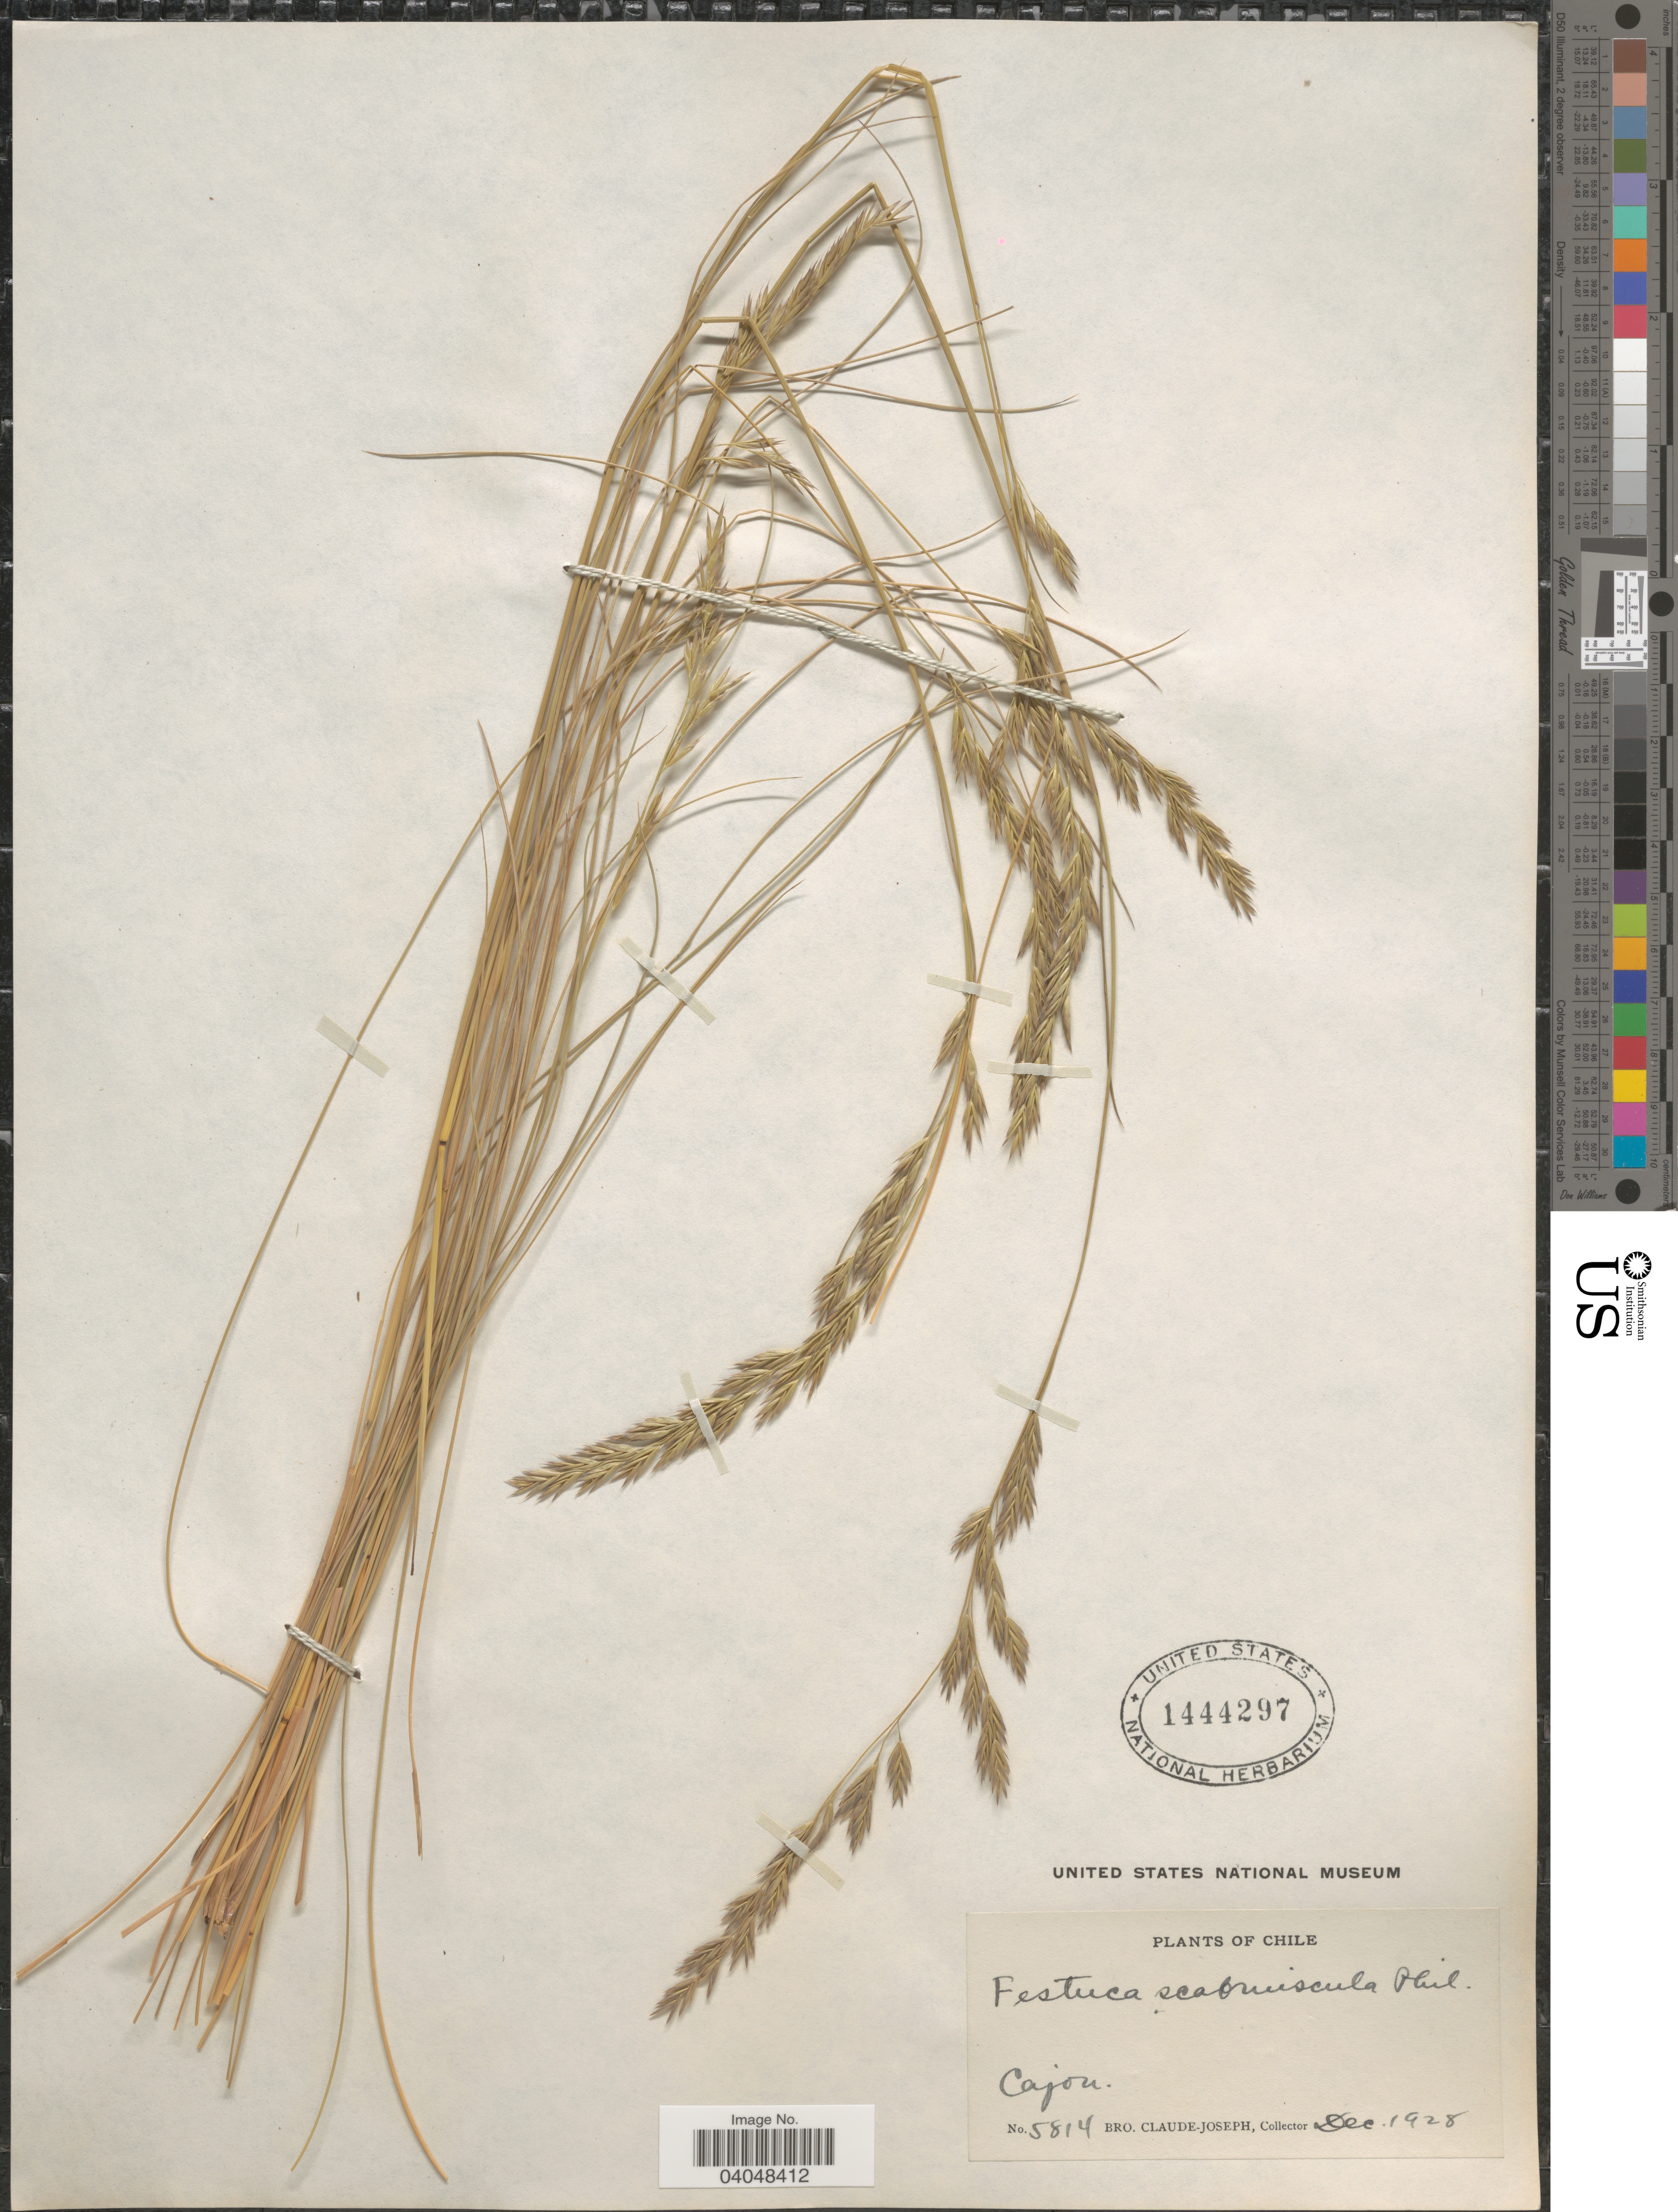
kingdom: Plantae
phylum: Tracheophyta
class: Liliopsida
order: Poales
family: Poaceae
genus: Festuca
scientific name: Festuca scabriuscula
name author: Phil.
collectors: Bro. Claude-Joseph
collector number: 5814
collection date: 1928-12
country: Chile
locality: Cajon.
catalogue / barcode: US 1444297